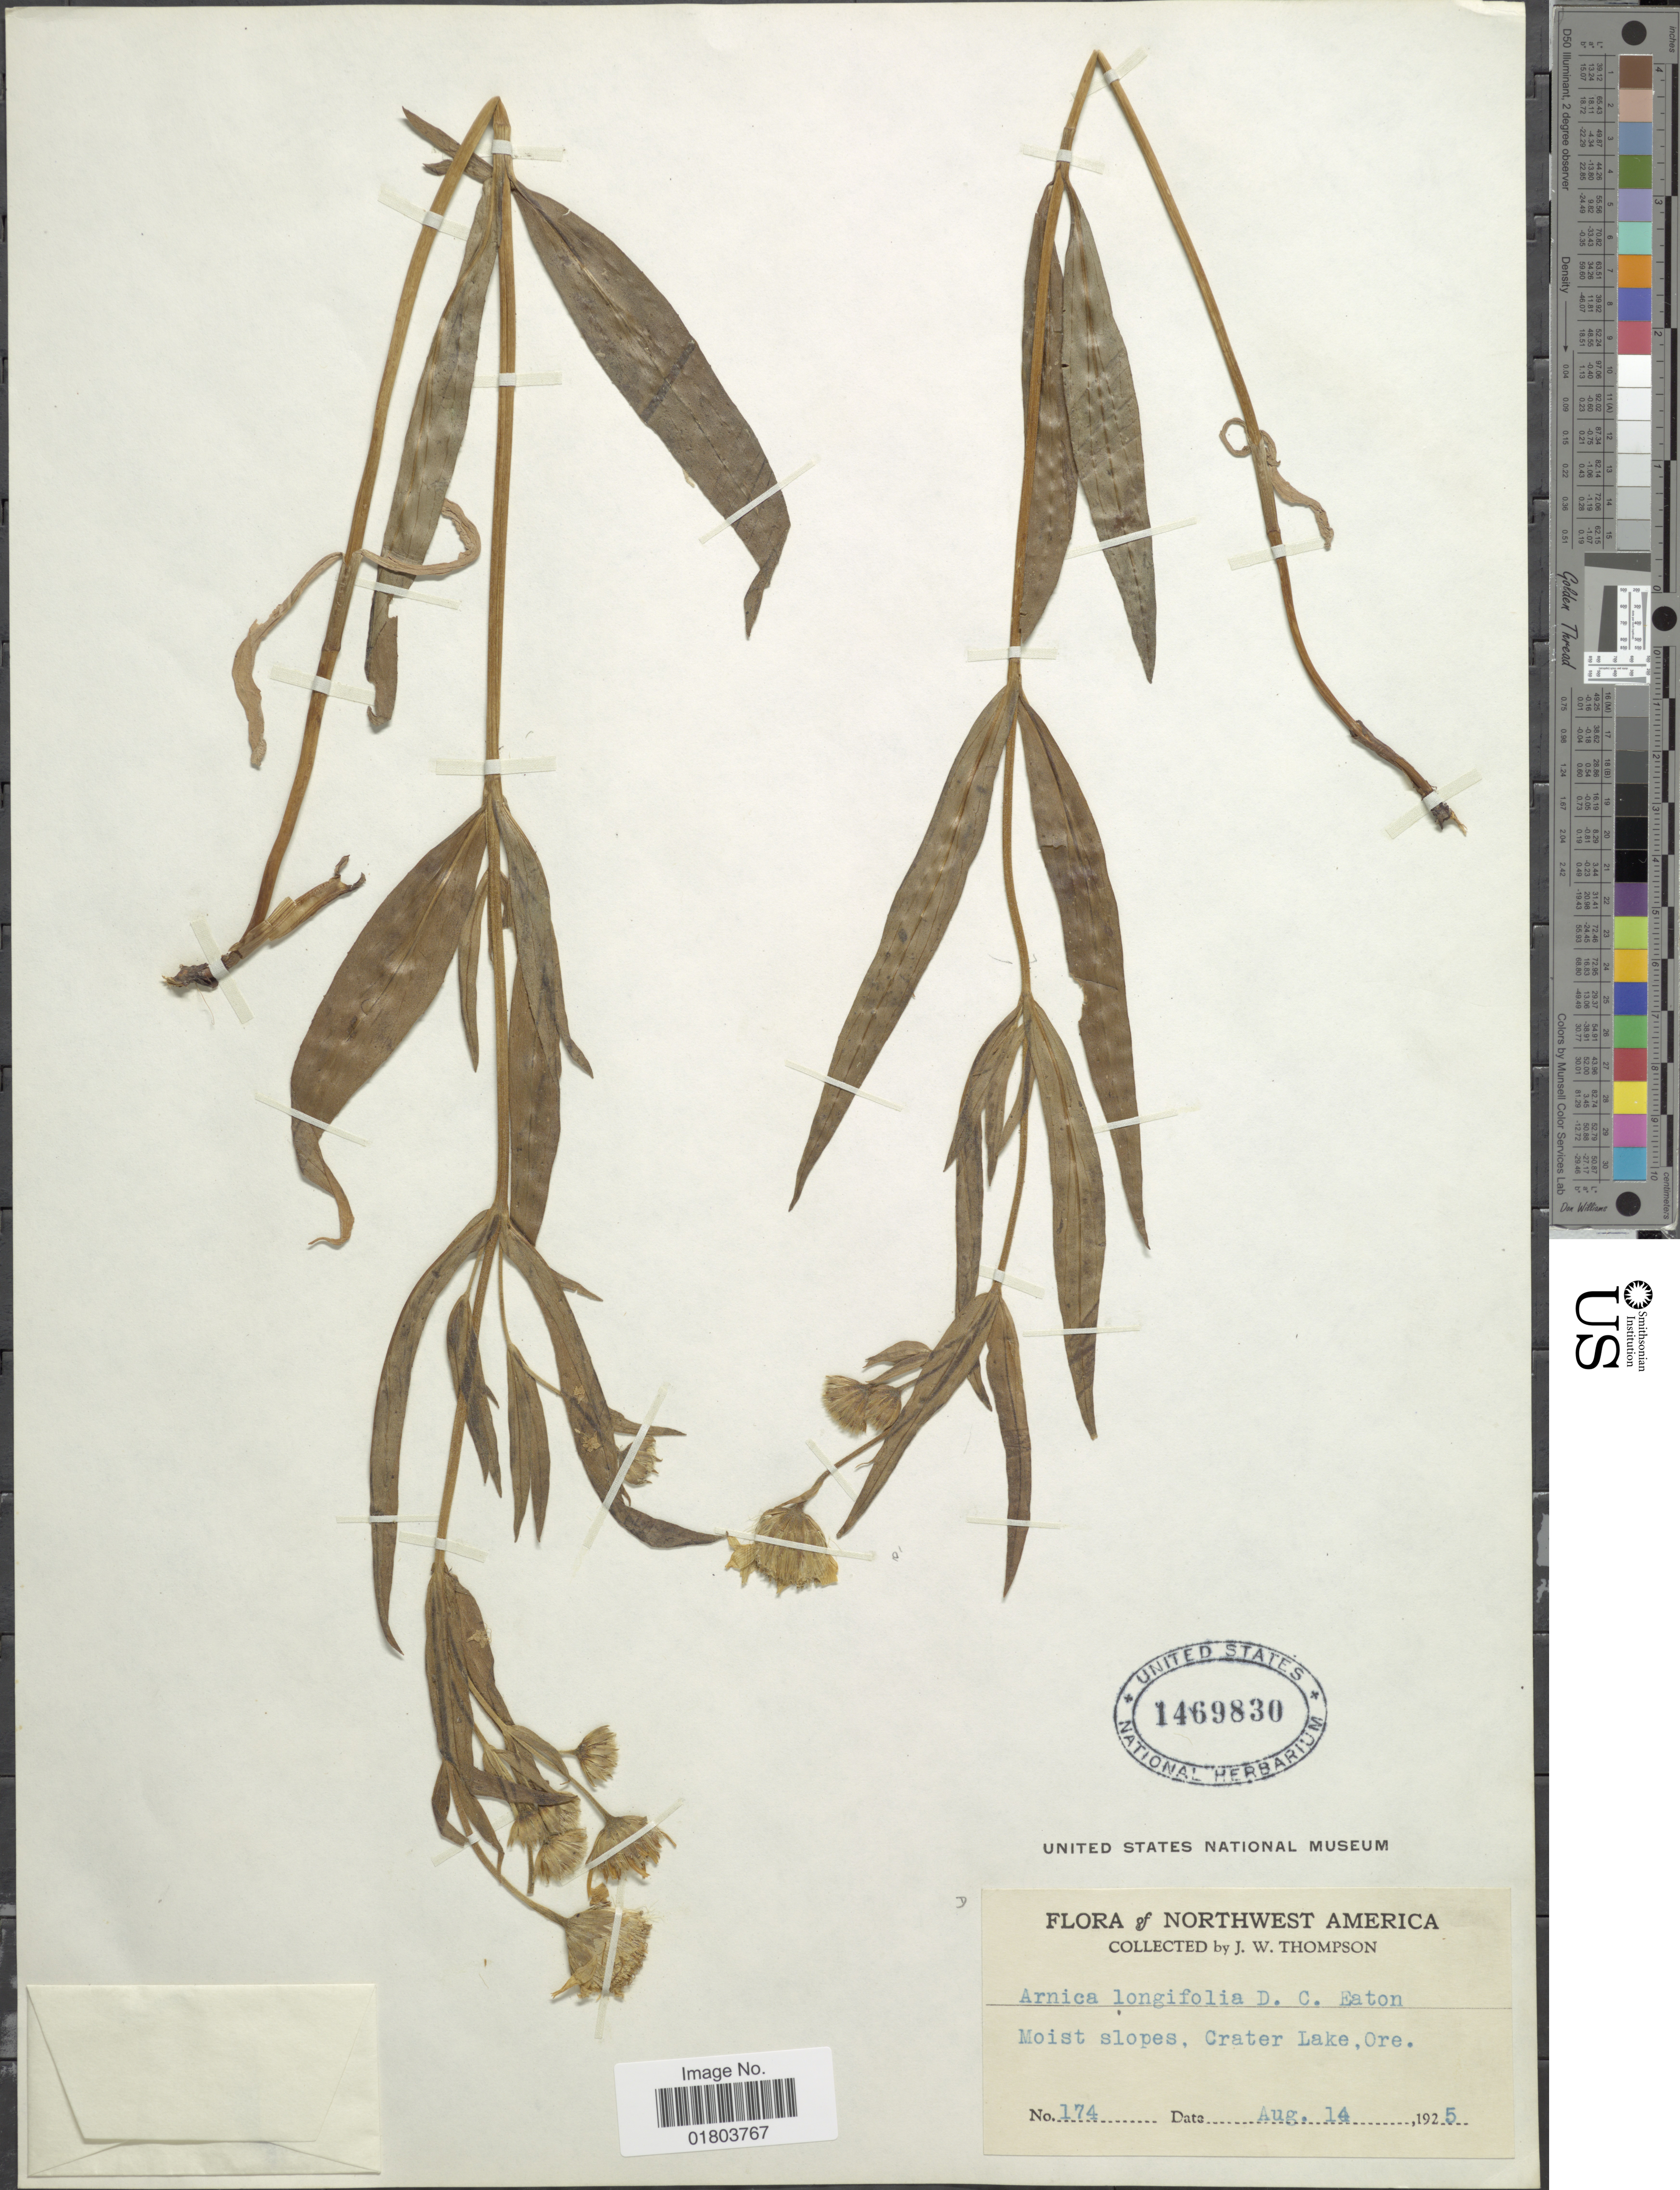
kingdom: Plantae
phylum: Tracheophyta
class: Magnoliopsida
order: Asterales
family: Asteraceae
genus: Arnica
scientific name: Arnica longifolia subsp. genuina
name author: Maguire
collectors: J. W. Thompson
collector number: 174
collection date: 1925-08-14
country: United States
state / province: Oregon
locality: Northwest America, Moist slopes, Crater Lake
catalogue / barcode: US 1469830